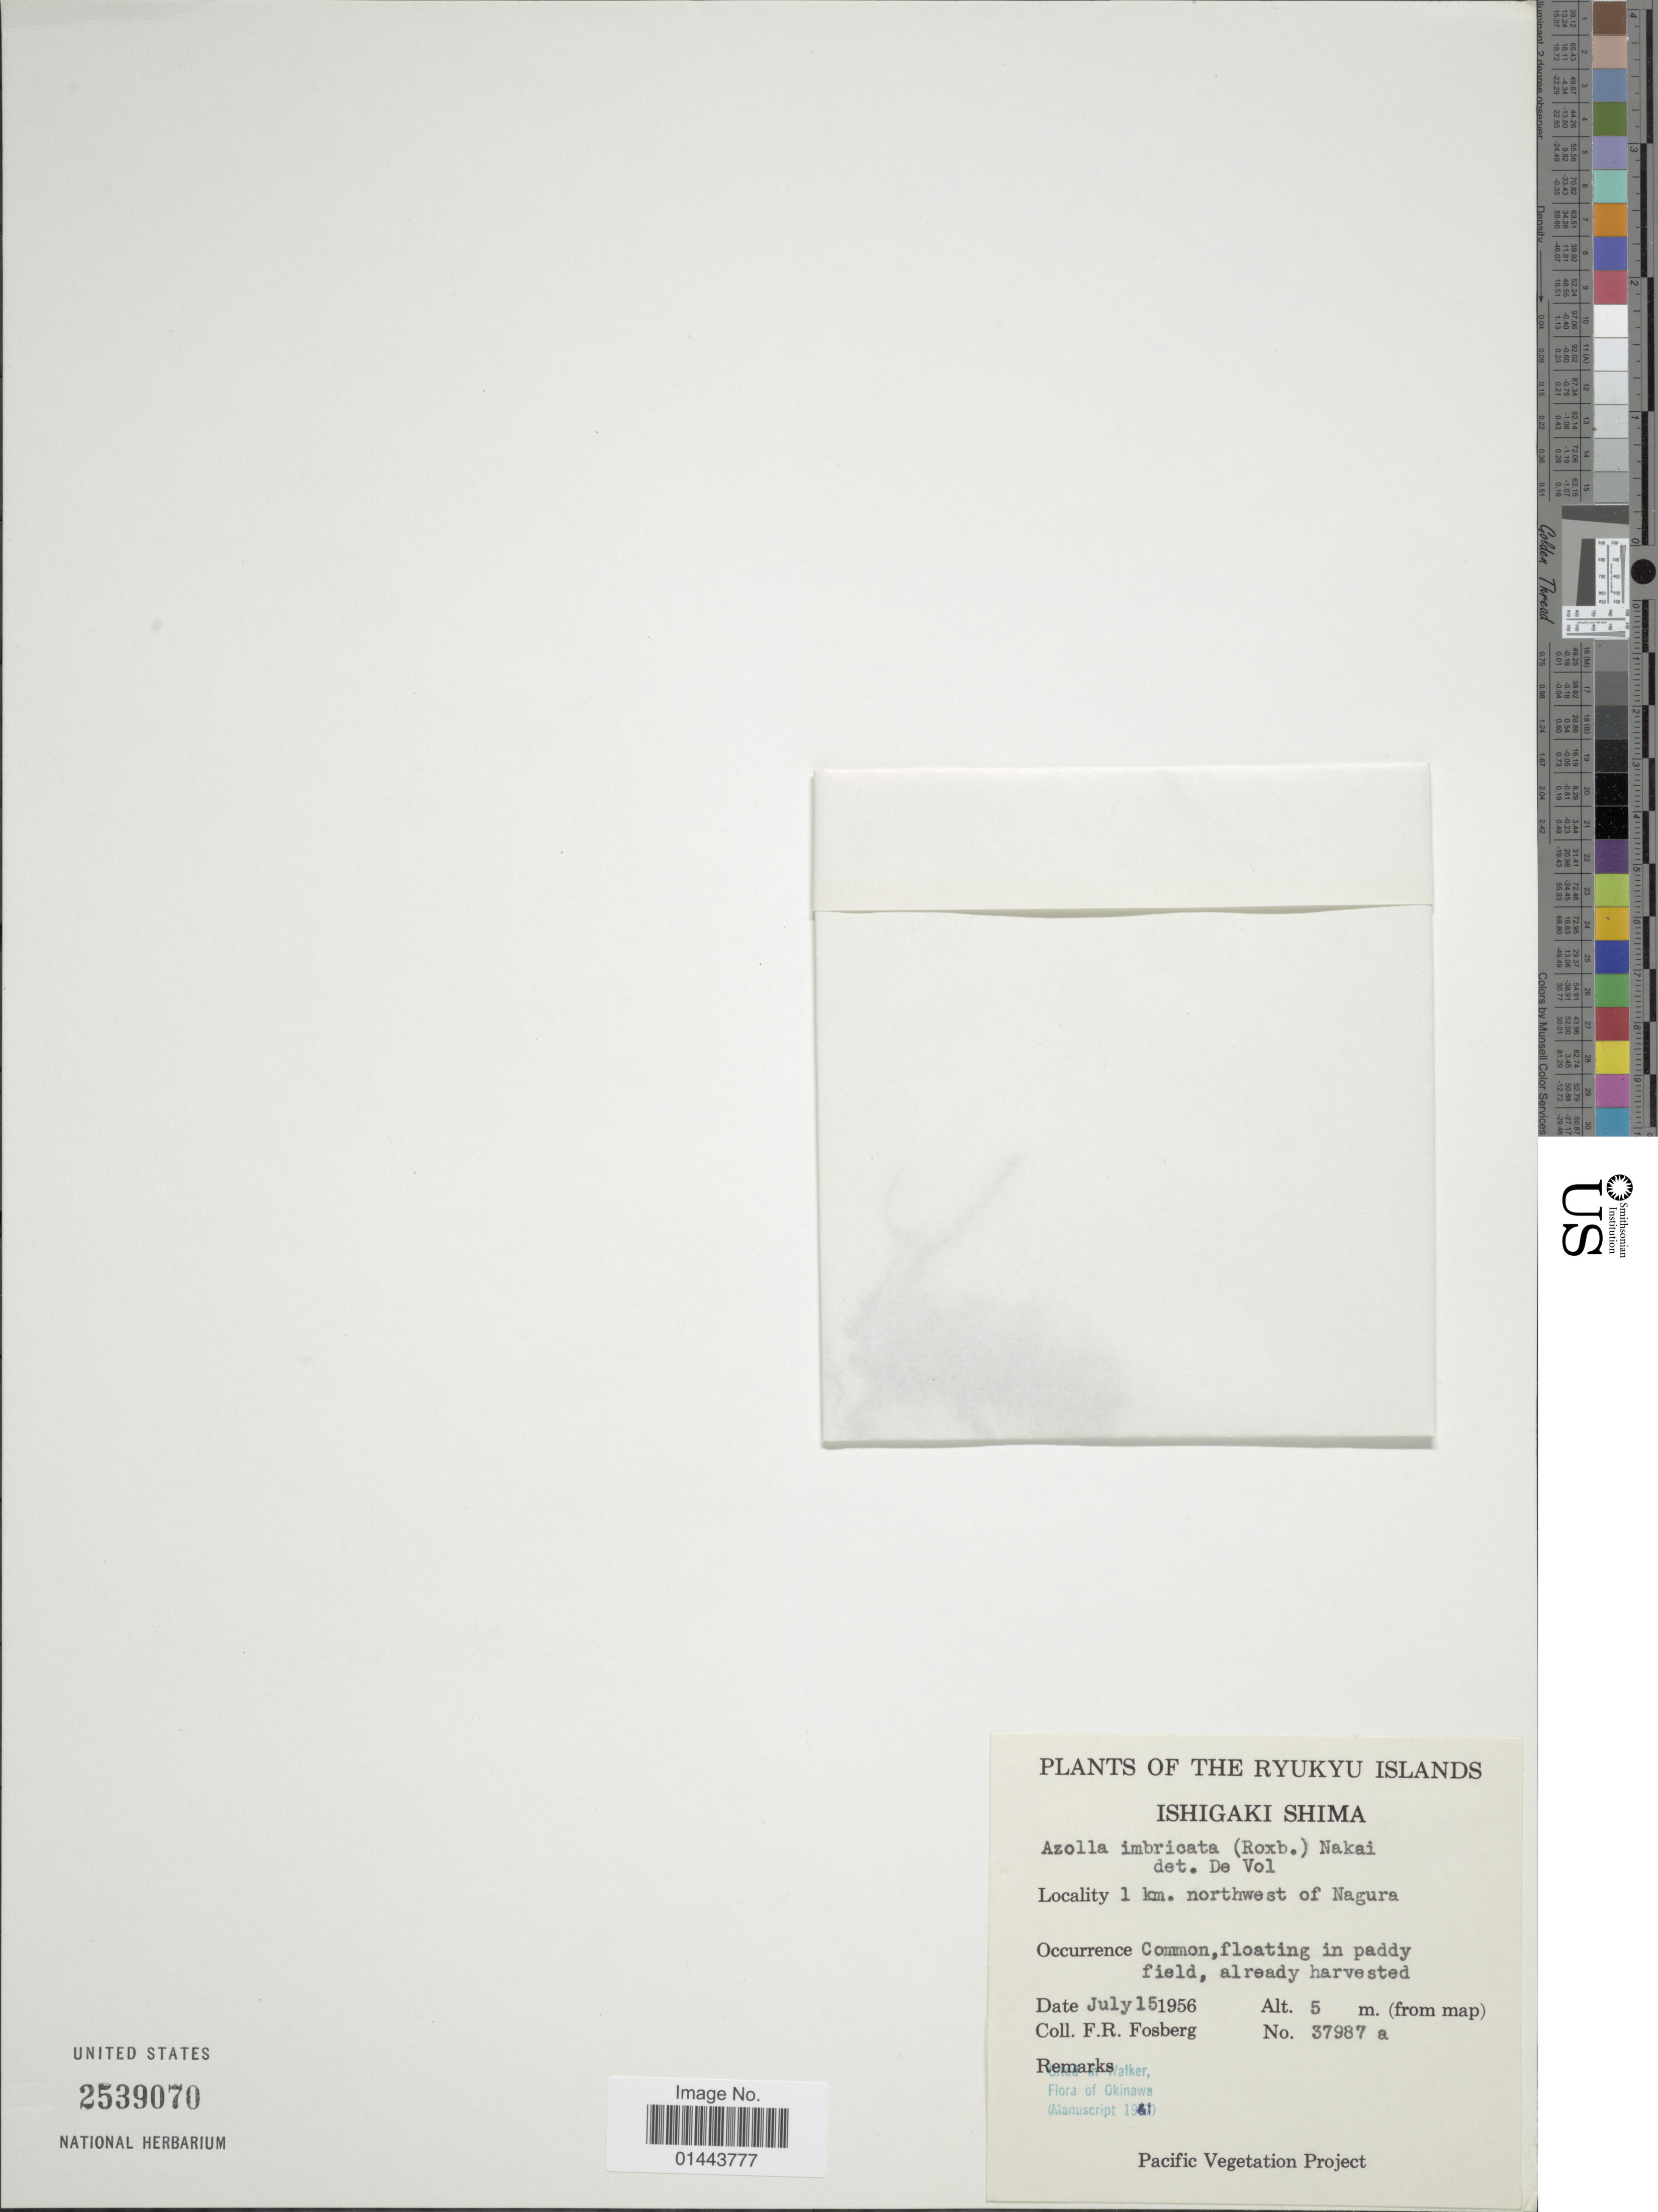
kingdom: Plantae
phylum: Tracheophyta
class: Polypodiopsida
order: Salviniales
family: Salviniaceae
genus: Azolla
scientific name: Azolla imbricata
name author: (Roxb.) Nakai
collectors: F. R. Fosberg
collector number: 37987a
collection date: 1956-07-15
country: Japan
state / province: Okinawa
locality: Ishigaki Shima, 1 km. northwest of Nagura, floating in paddy field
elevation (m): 5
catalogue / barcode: US 2539070